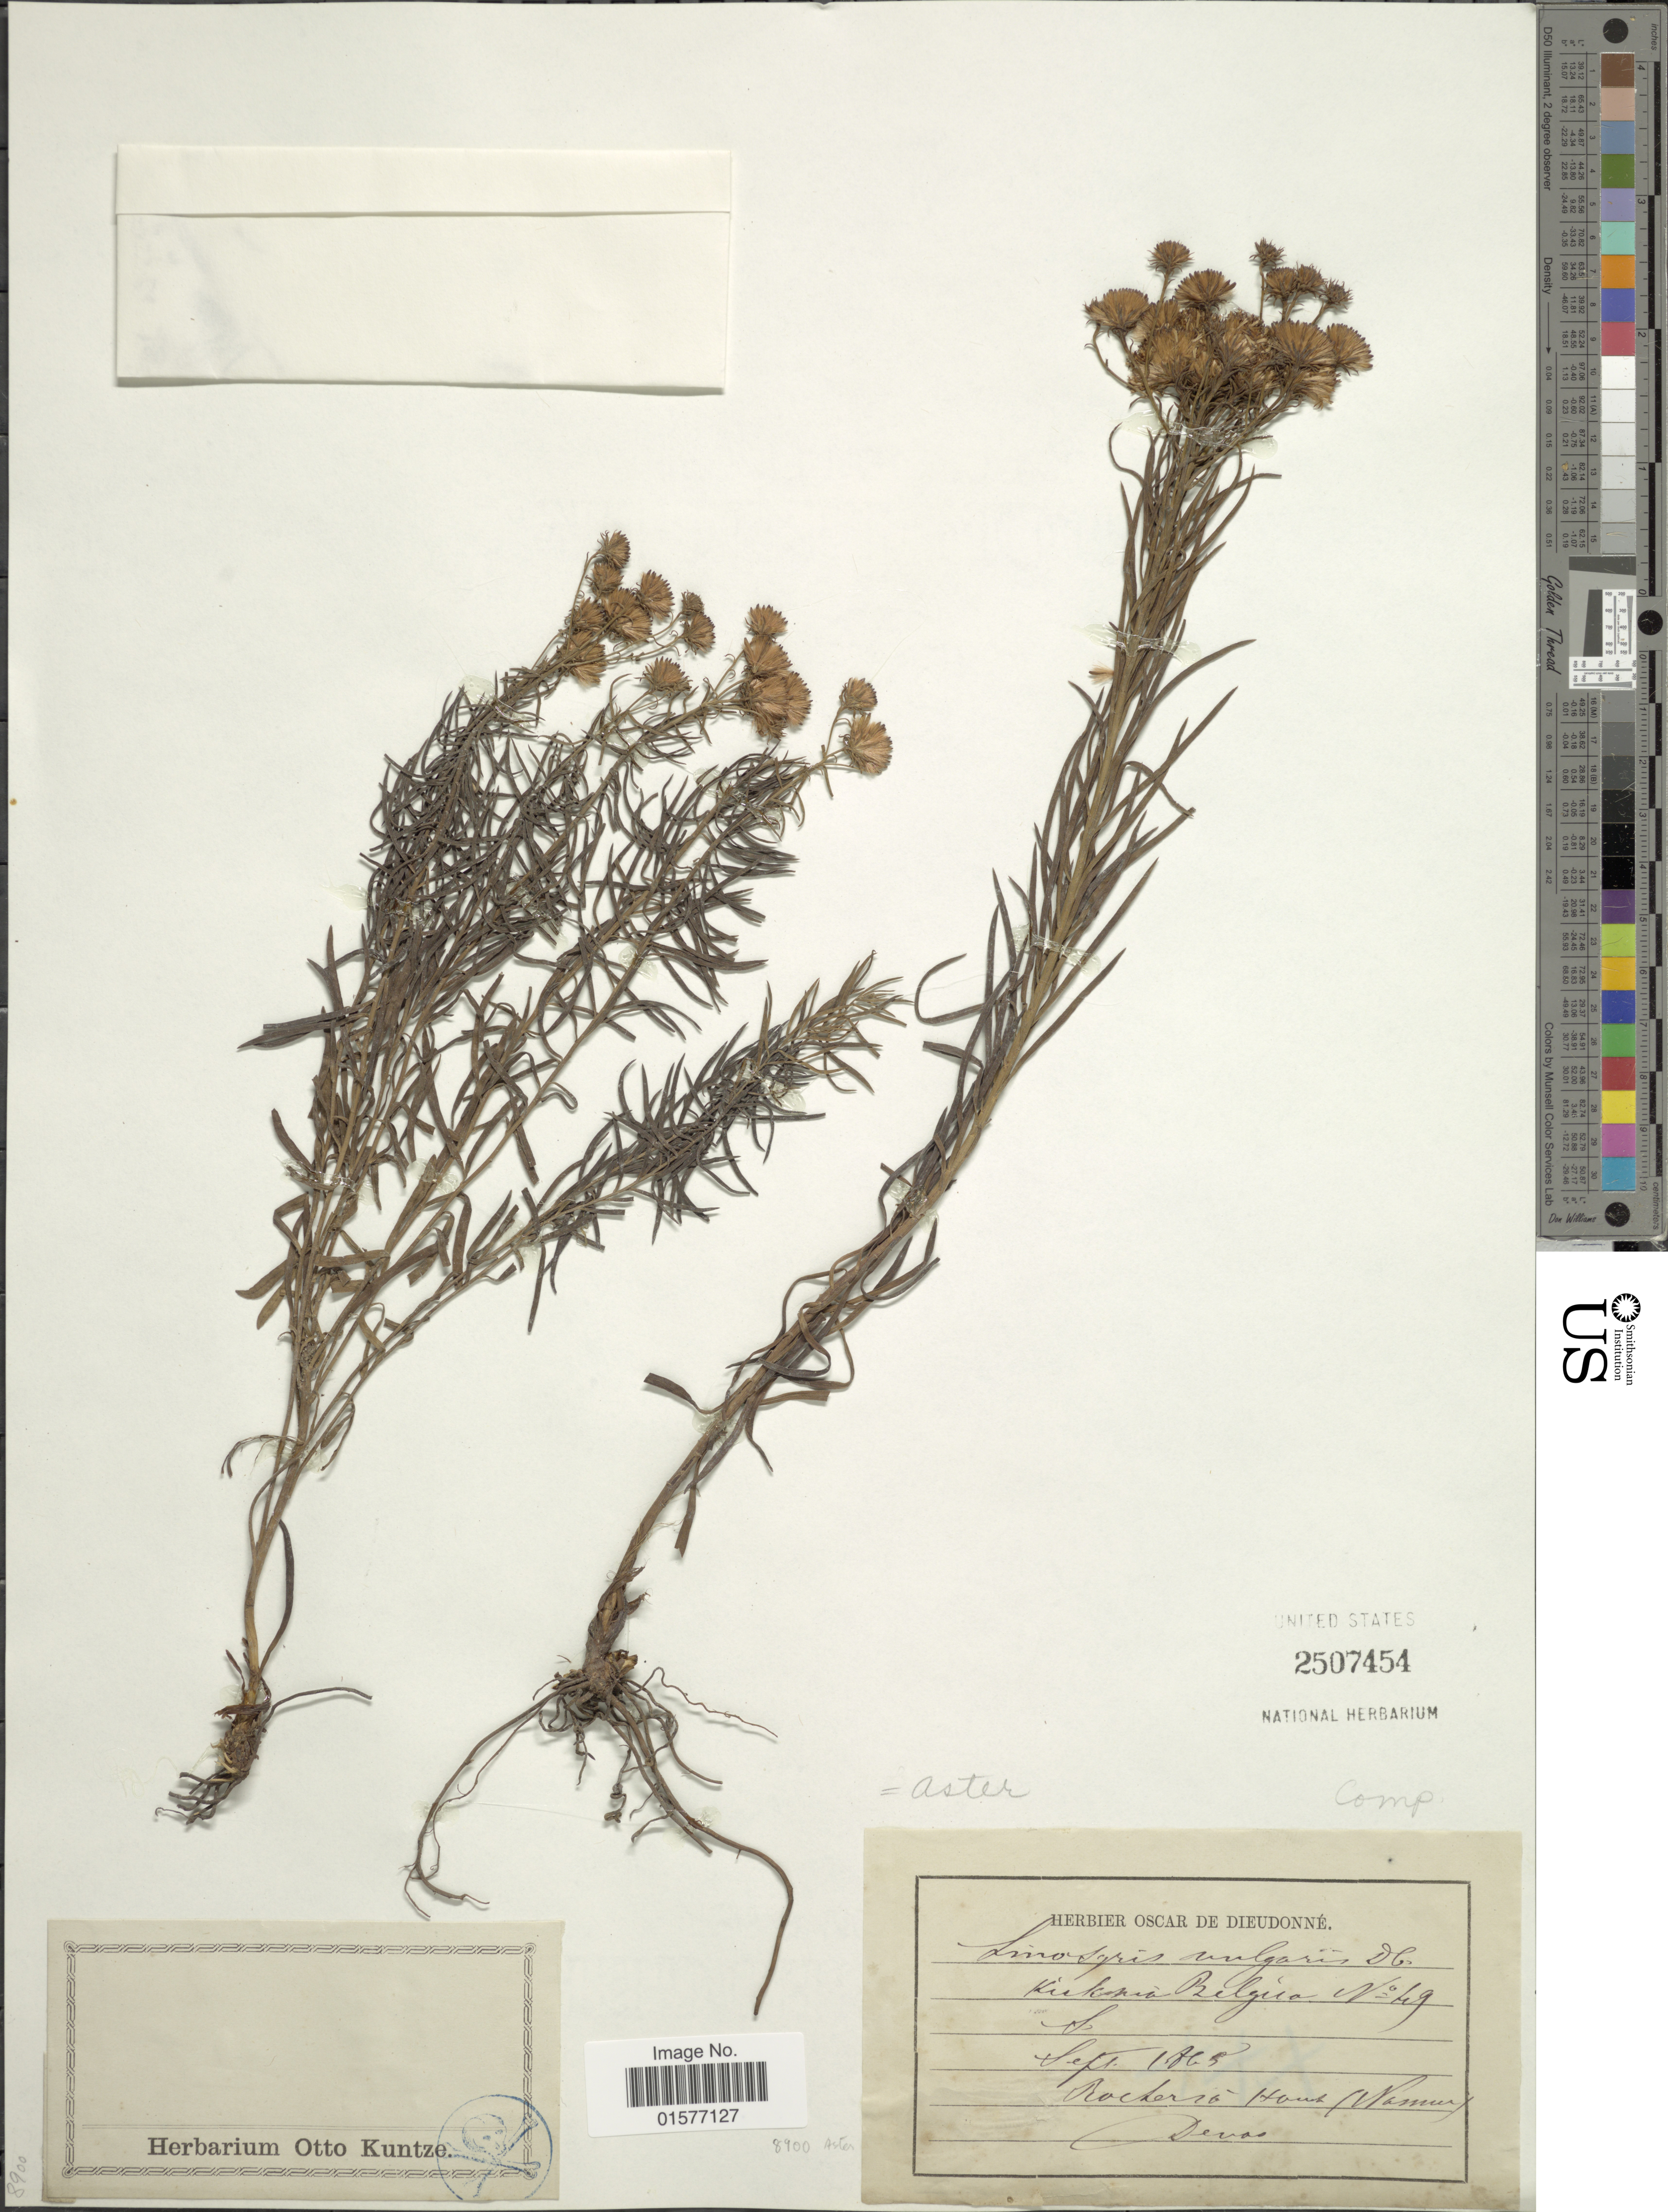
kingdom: Plantae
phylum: Tracheophyta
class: Magnoliopsida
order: Asterales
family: Asteraceae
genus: Linosyris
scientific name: Linosyris vulgaris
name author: Cass. ex Less.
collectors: ex herb. Otto Kuntze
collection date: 1868-09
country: Belgium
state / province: Wallonia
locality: Rochero Haut Mammuy [interpreted]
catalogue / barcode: US 2507454